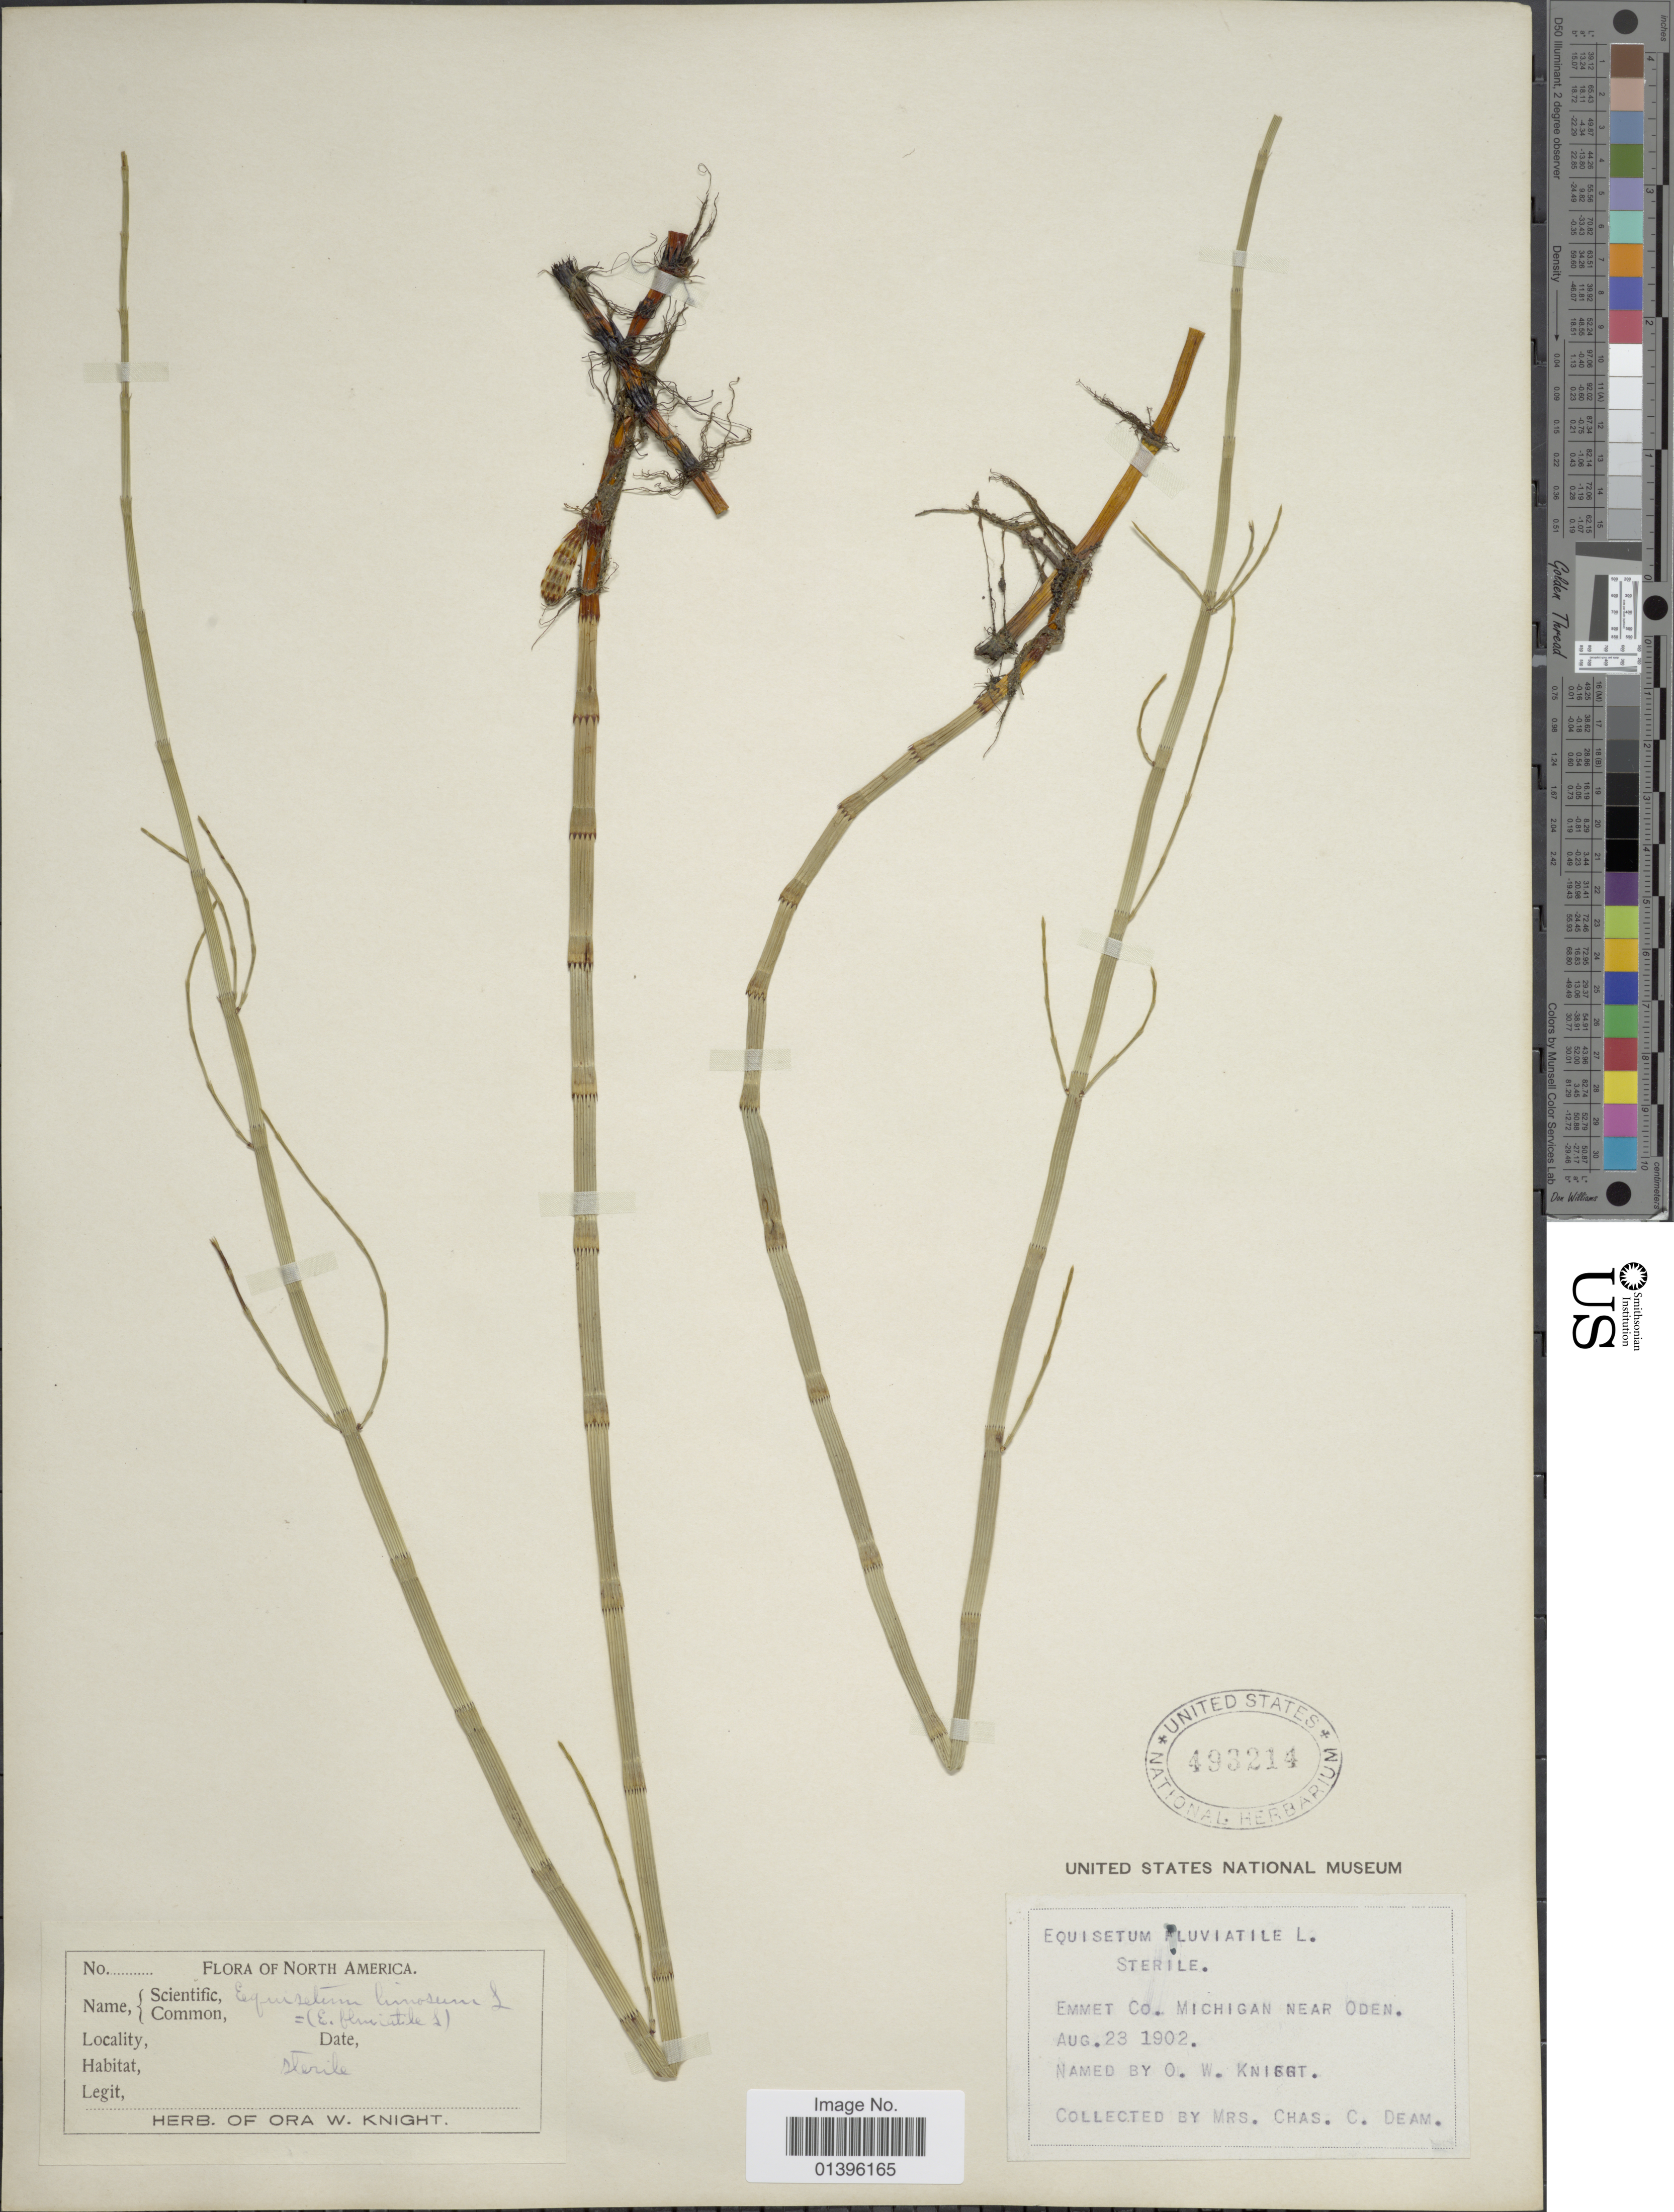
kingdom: Plantae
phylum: Tracheophyta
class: Polypodiopsida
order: Equisetales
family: Equisetaceae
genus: Equisetum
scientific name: Equisetum fluviatile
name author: L.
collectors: C. C. Deam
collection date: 1902-08-23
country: United States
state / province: Michigan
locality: Emmet Co., Michigan near Oden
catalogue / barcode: US 493214